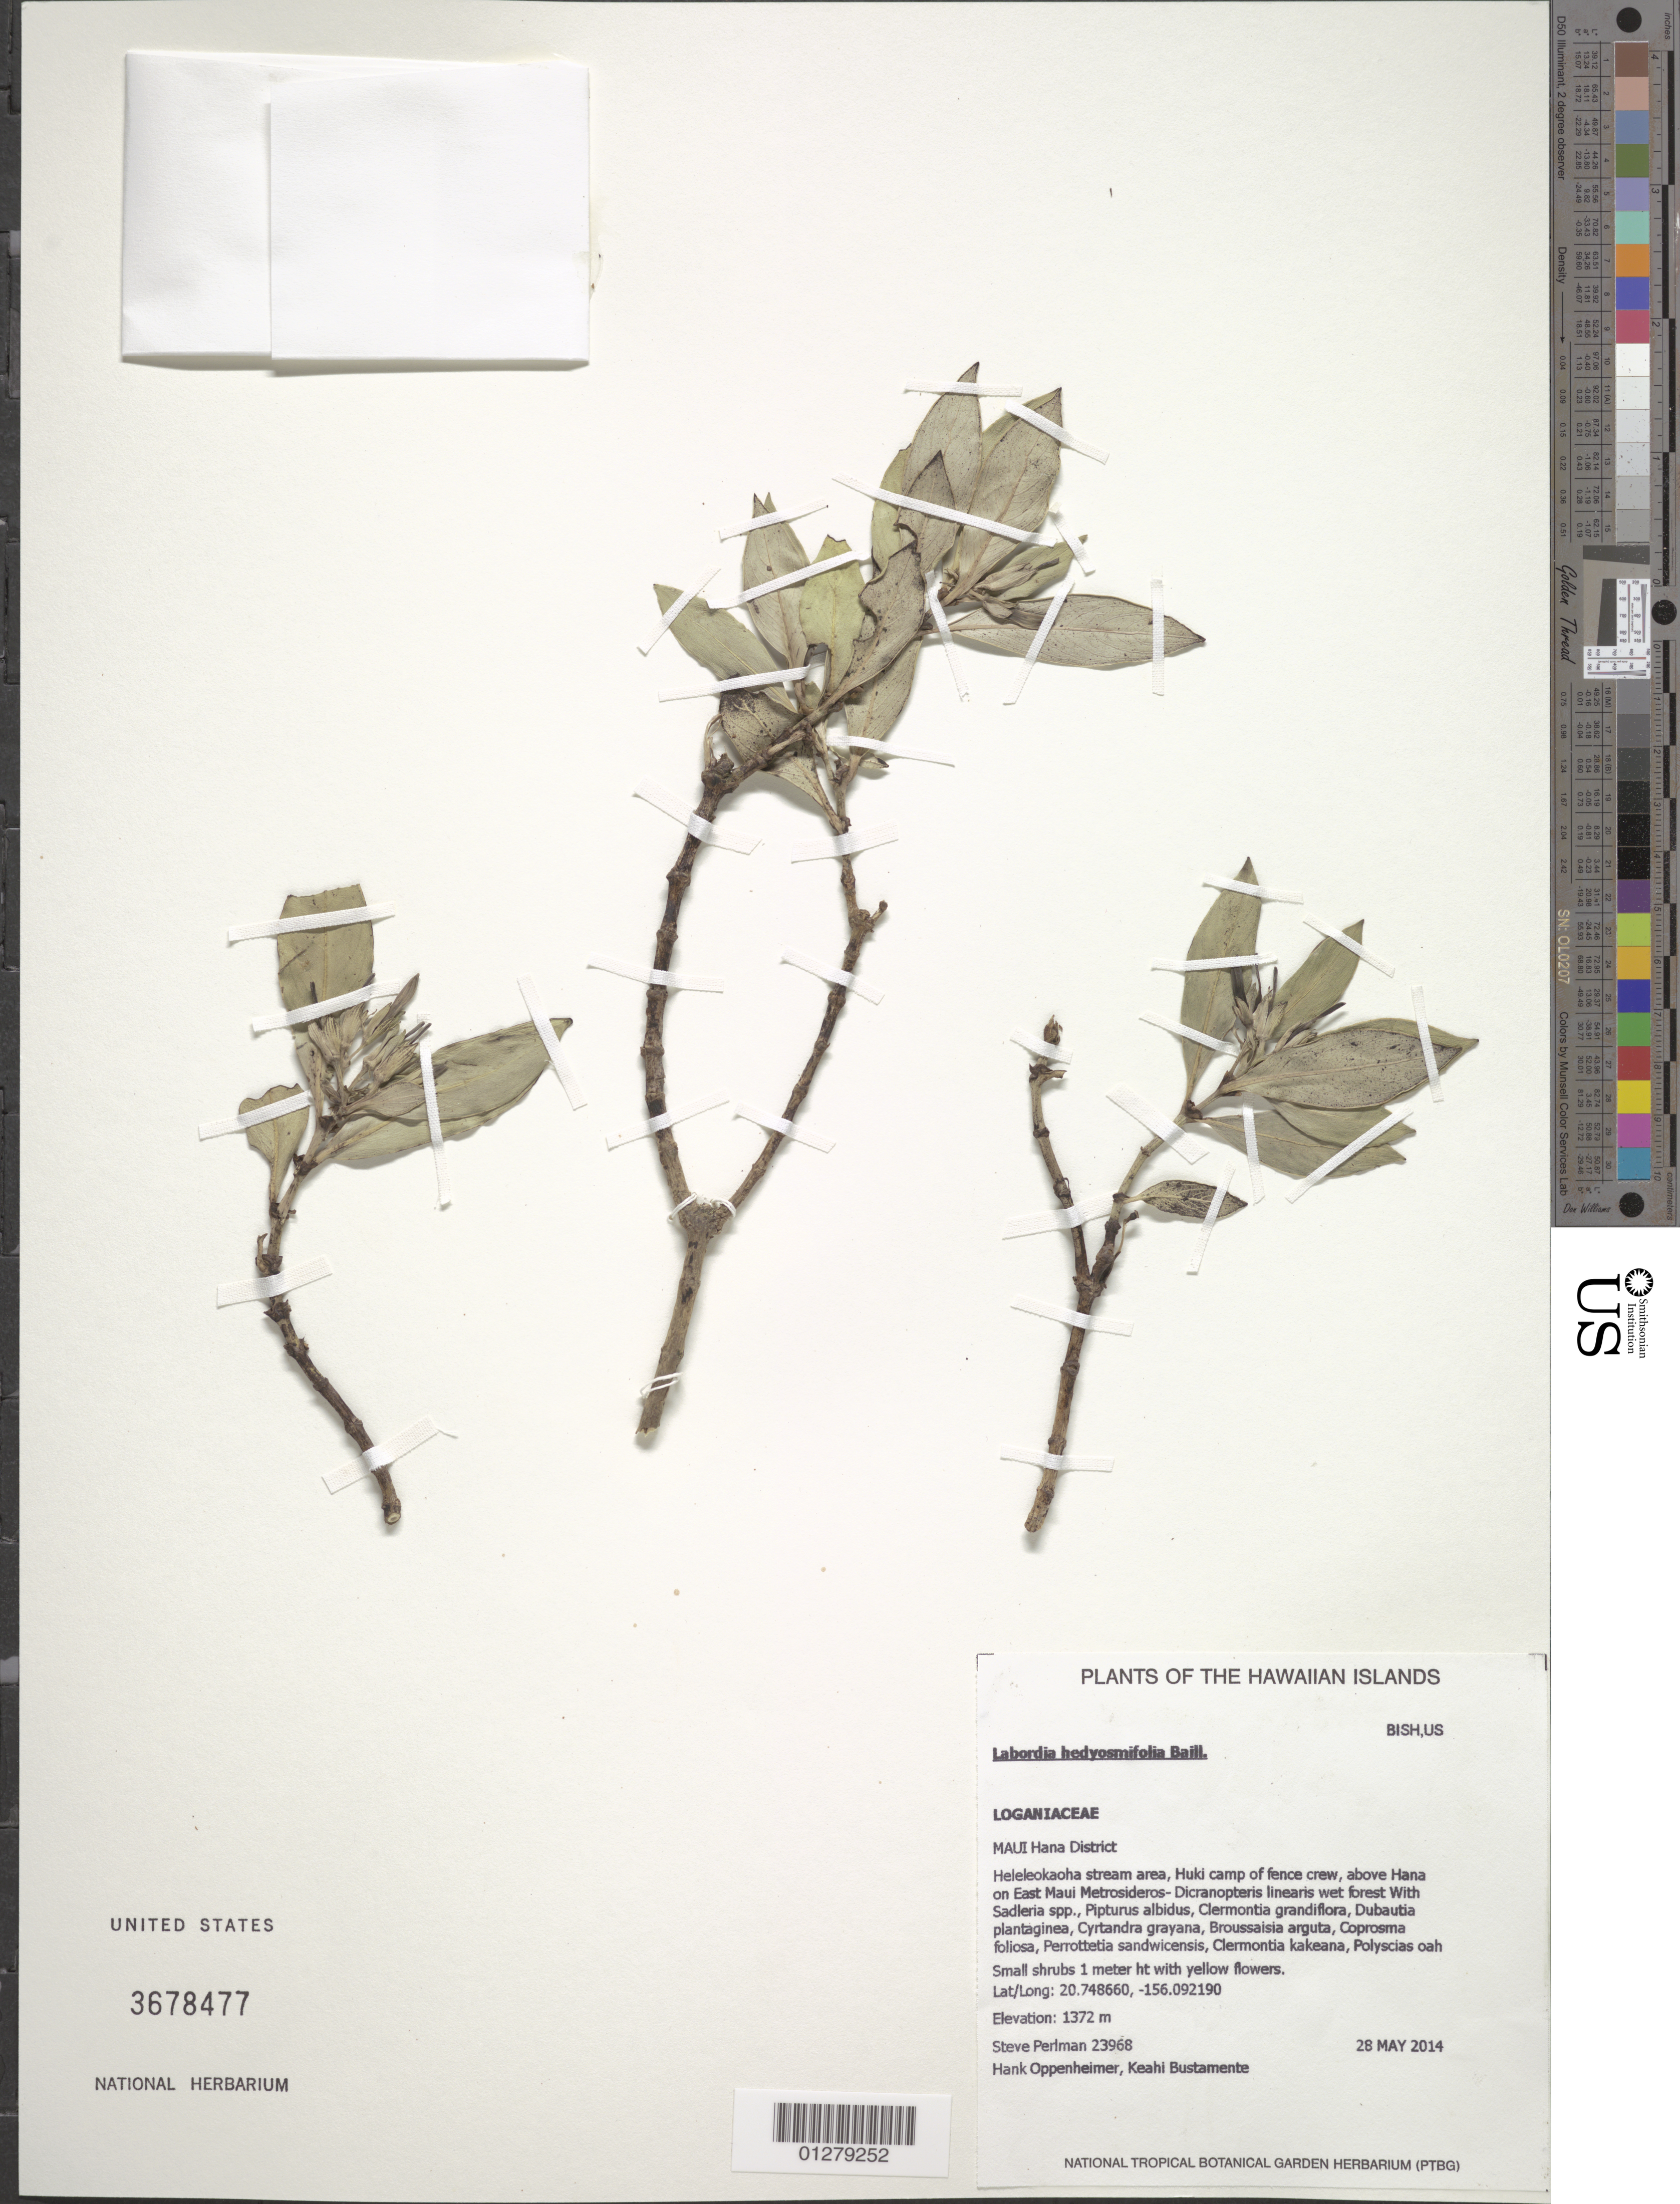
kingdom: Plantae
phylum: Tracheophyta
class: Magnoliopsida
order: Gentianales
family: Loganiaceae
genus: Geniostoma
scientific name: Geniostoma hedyosmifolium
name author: (Baill.) Byng & Christenh.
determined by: Wagner, W. L., (BOT), Smithsonian Institution - National Museum of Natural History (UNITED STATES)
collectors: S. P. Perlman, H. L. Oppenheimer & K. M. Bustamente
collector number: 23968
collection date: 2014-05-28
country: United States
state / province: Hawaii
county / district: Maui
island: Maui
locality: East Maui, Hana District, Heleleokaoha stream area, Huki camp of fence crew, above Hana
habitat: Wet forest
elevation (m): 1372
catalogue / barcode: US 3678477